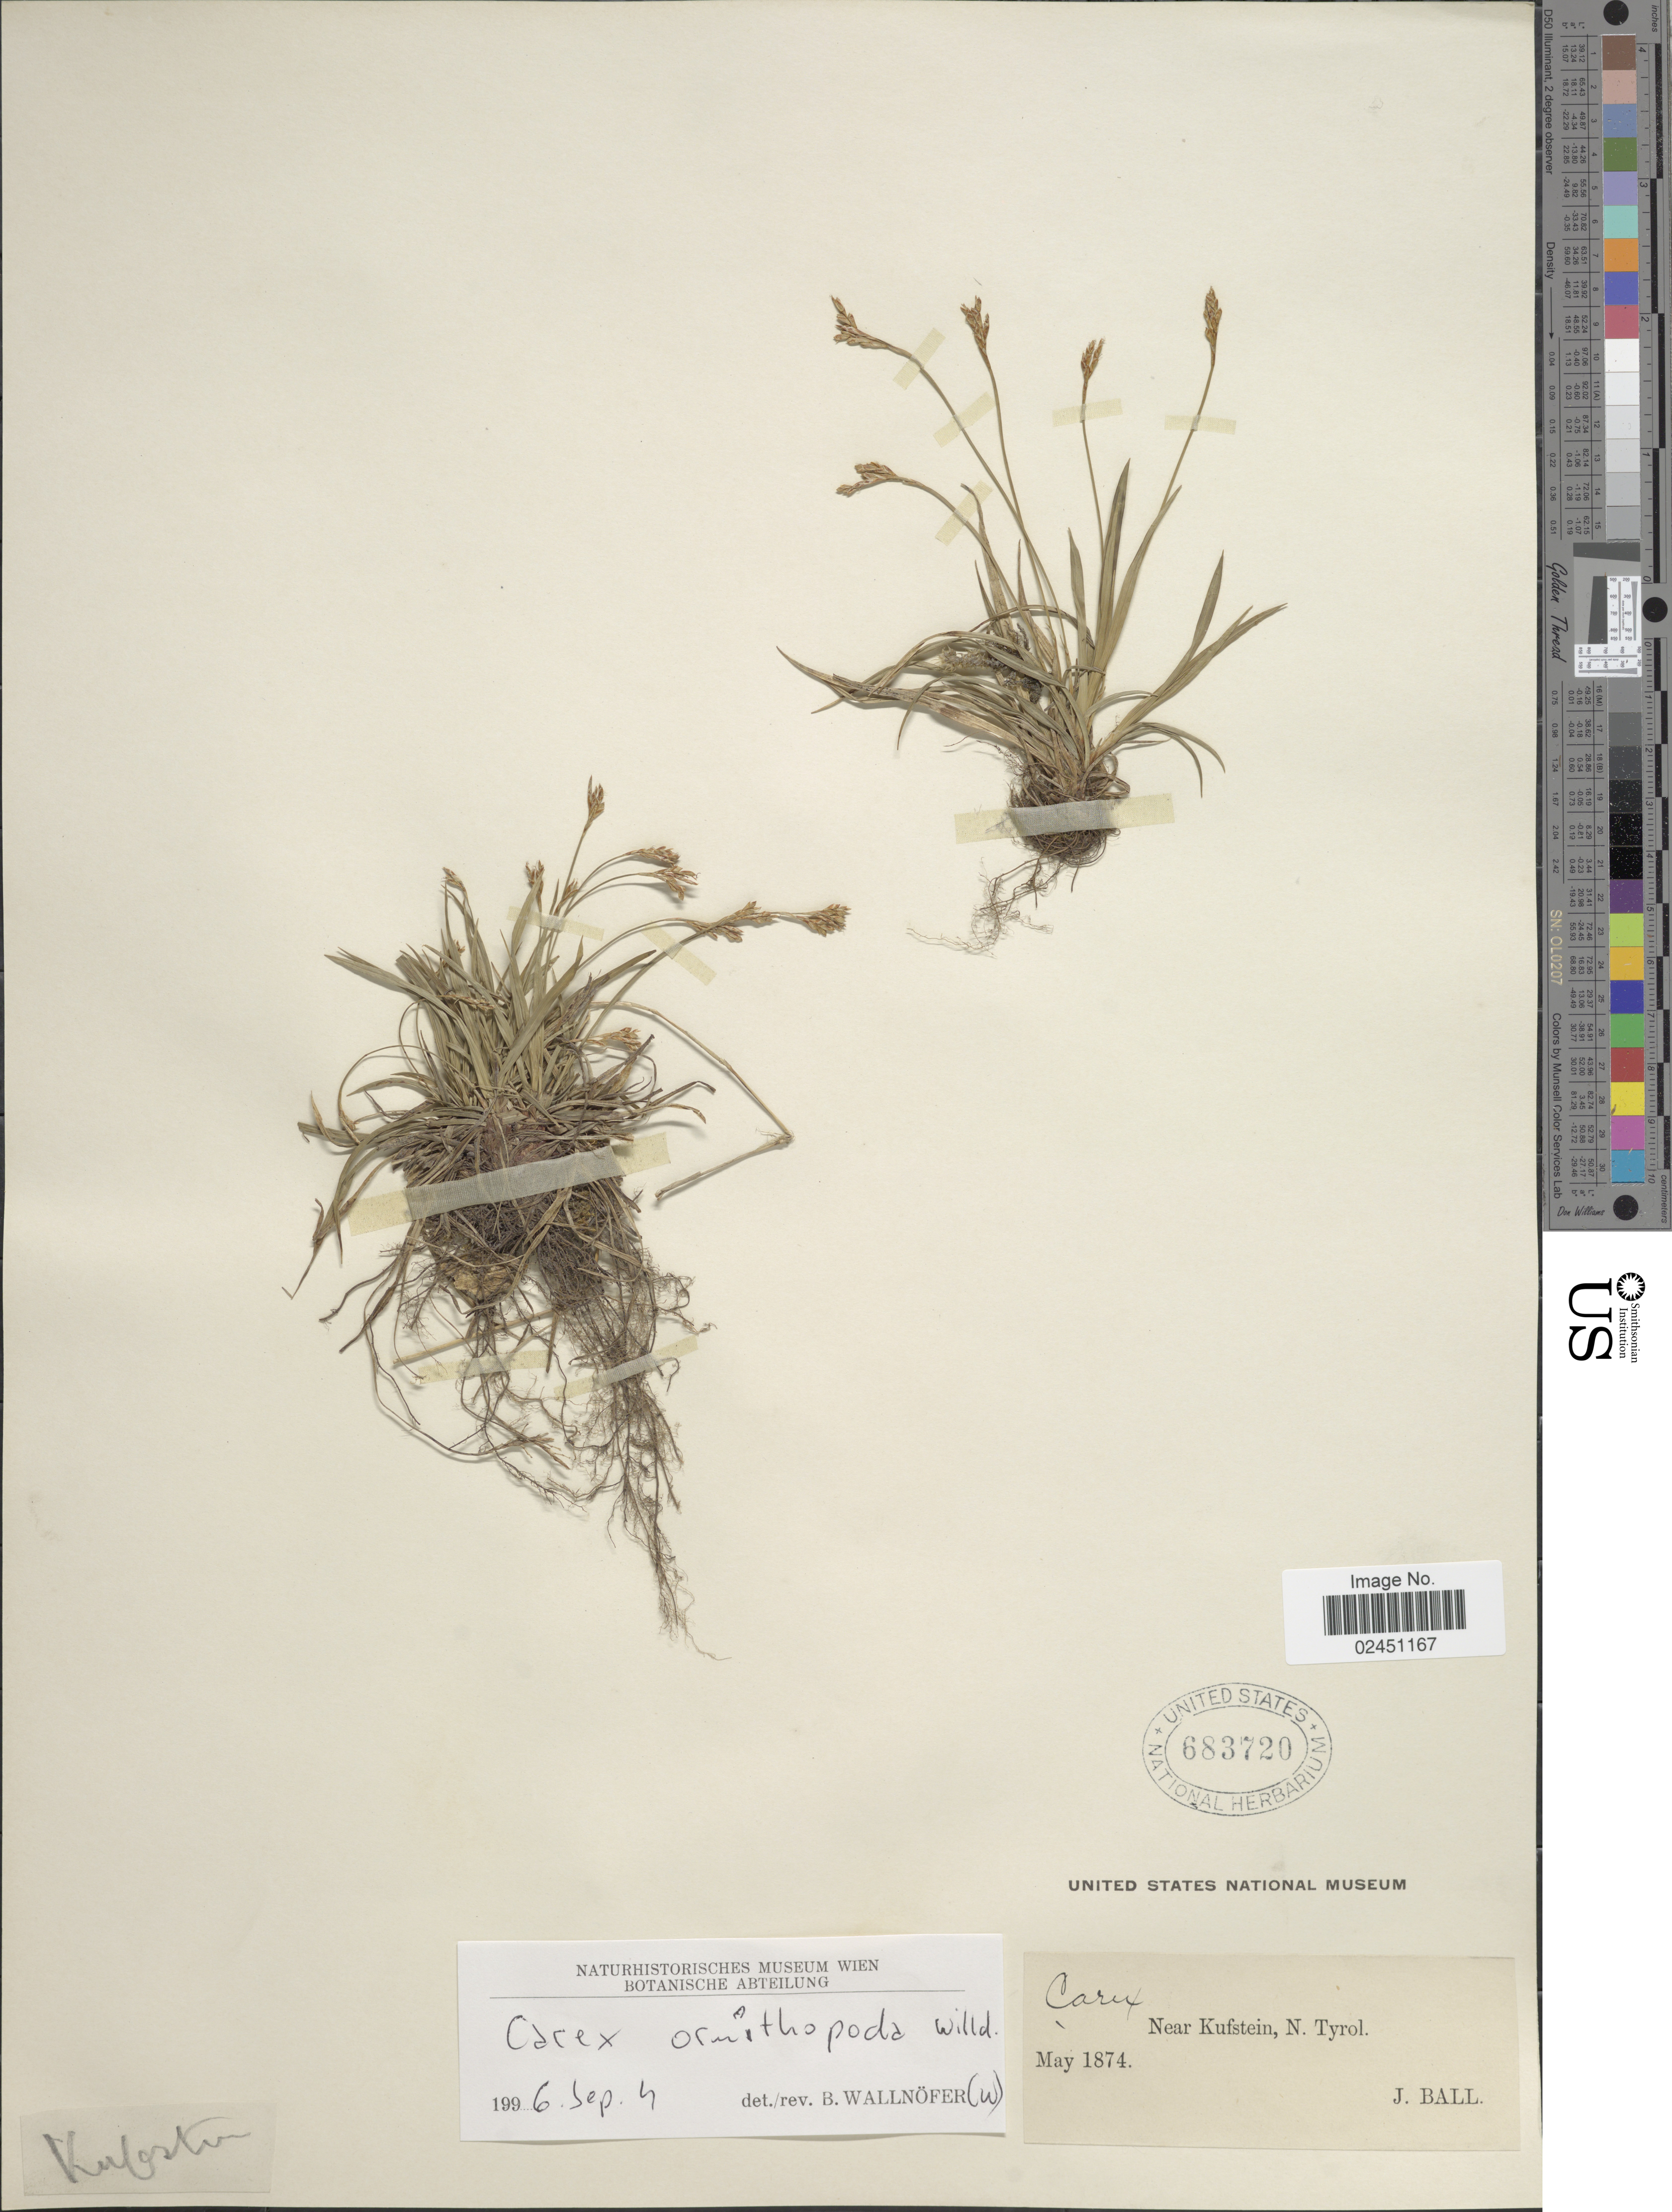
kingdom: Plantae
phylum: Tracheophyta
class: Liliopsida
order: Poales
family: Cyperaceae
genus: Carex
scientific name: Carex ornithopoda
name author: Willd.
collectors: J. Ball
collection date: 1874-08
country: Austria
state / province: Tirol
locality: Near Kufstein, N. Tyrol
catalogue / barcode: US 683720